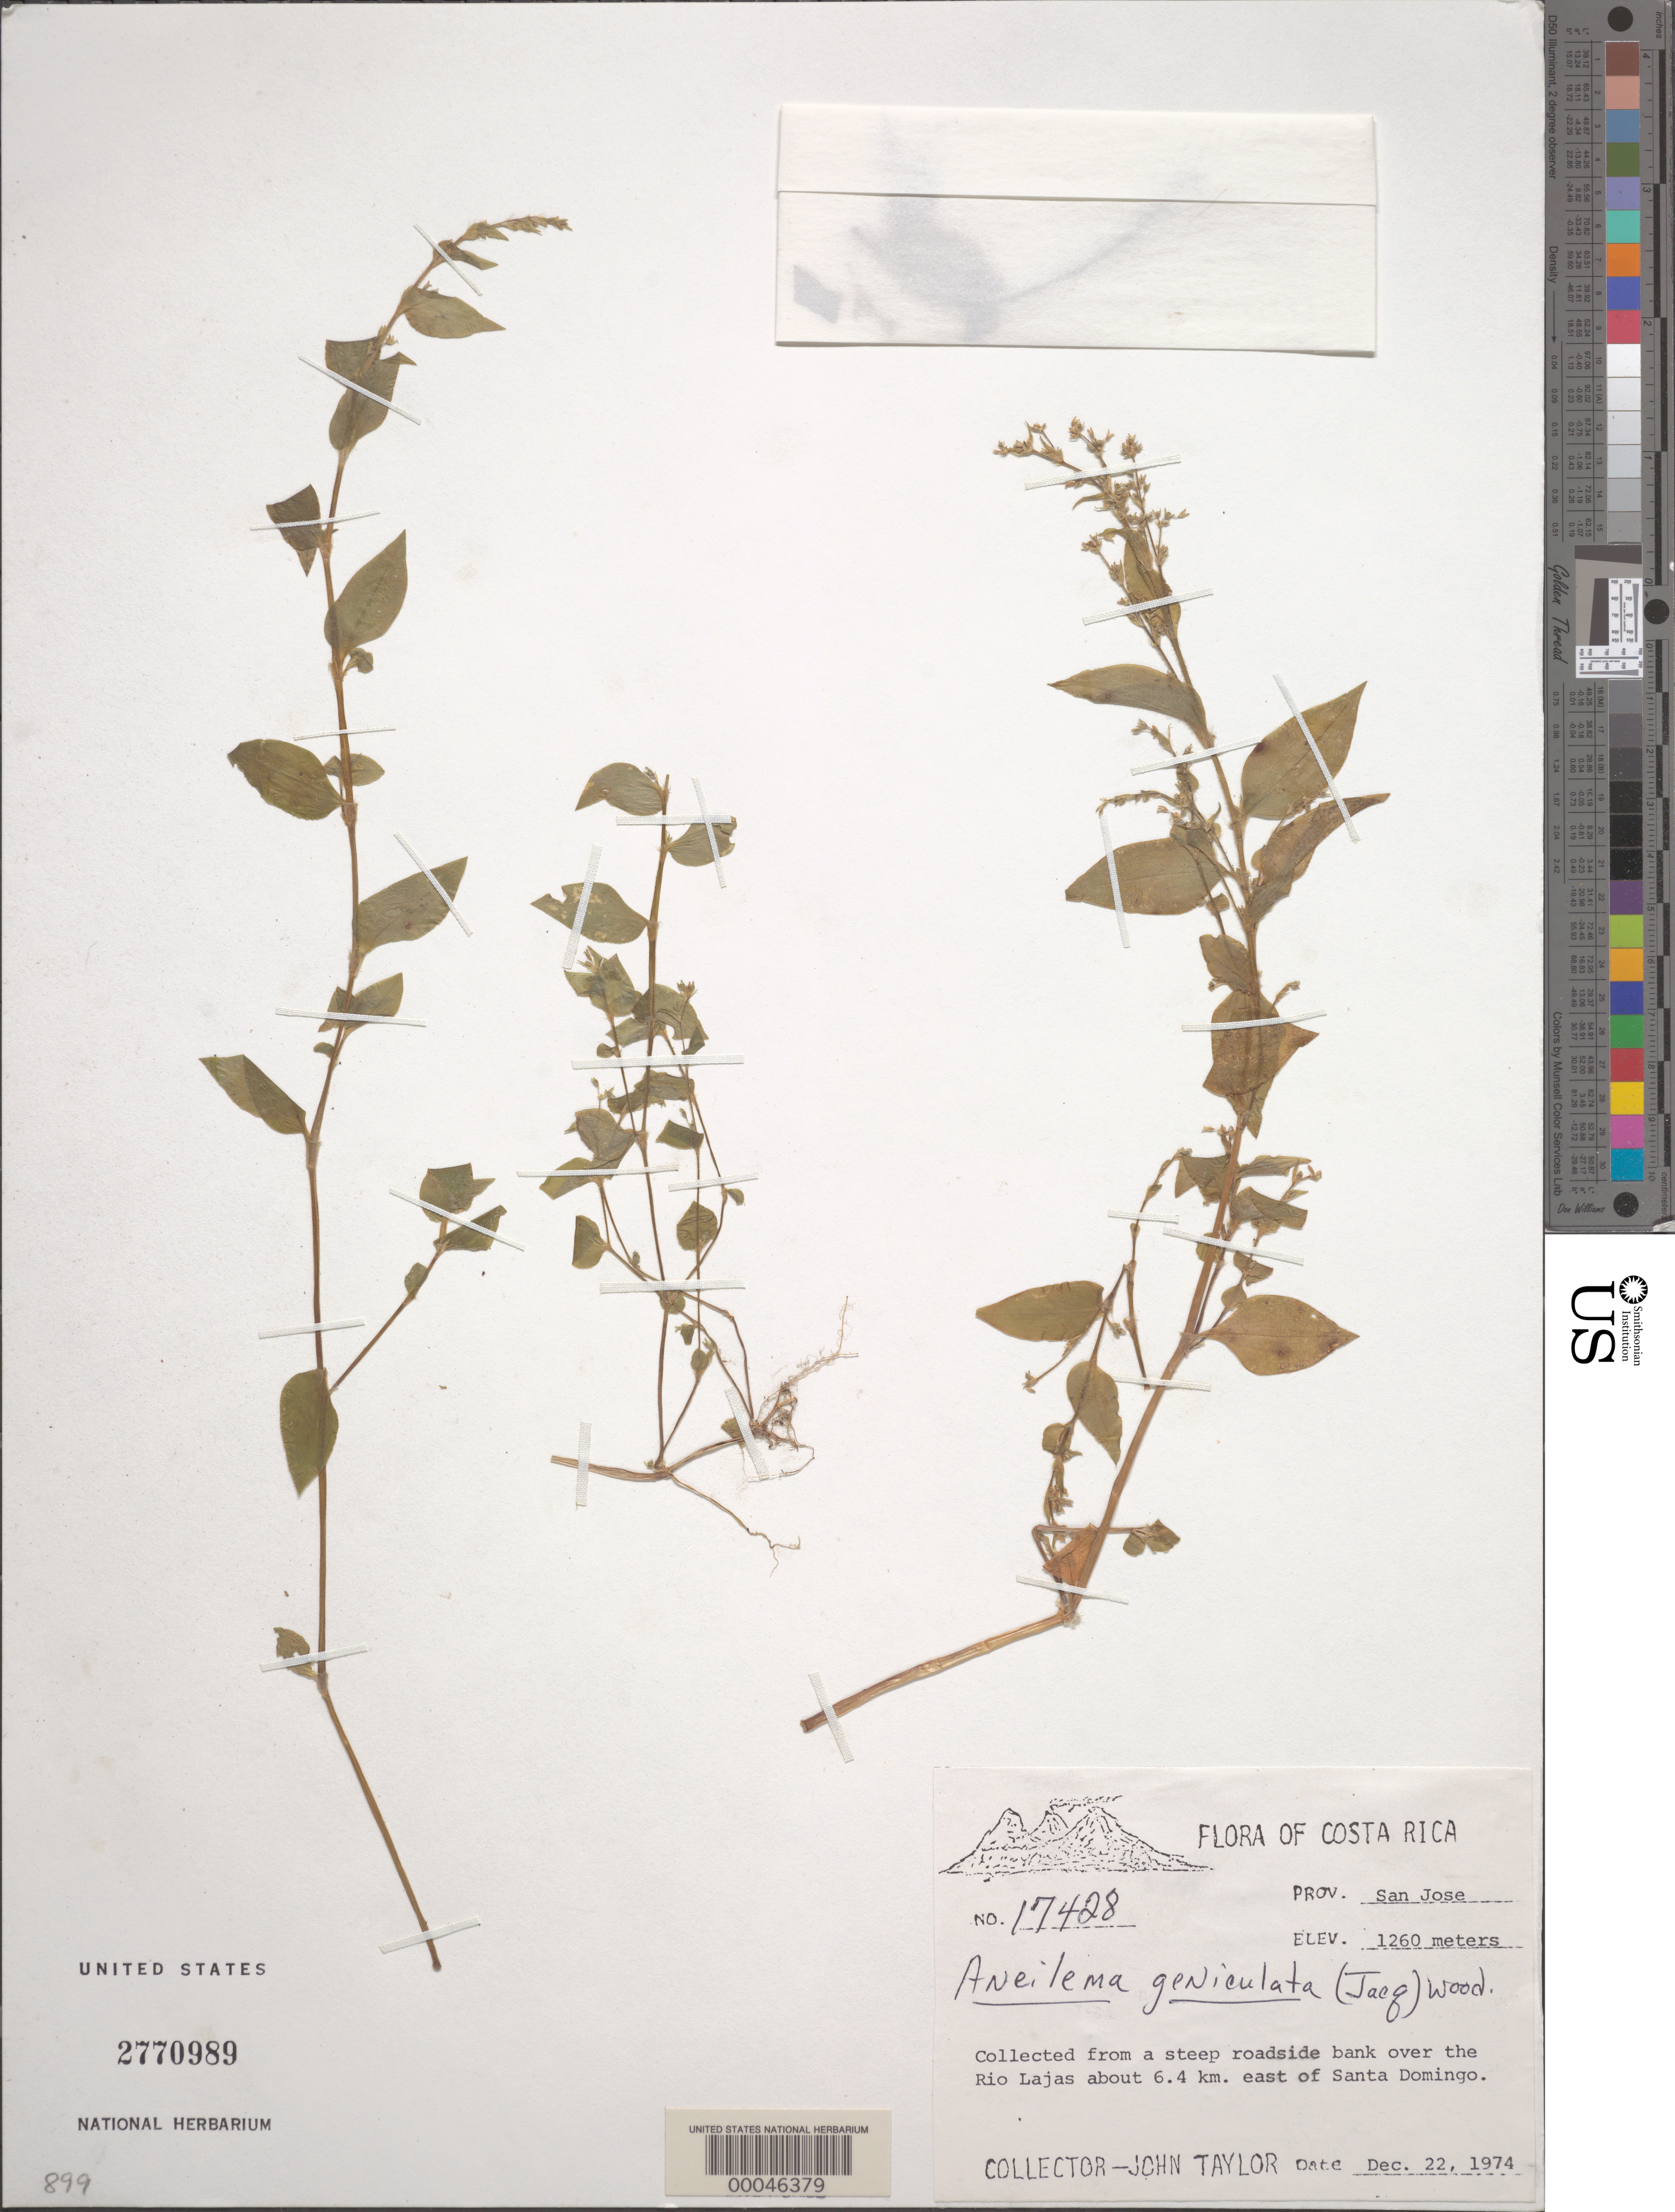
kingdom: Plantae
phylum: Tracheophyta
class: Liliopsida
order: Commelinales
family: Commelinaceae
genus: Callisia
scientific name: Callisia monandra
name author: (Sw.) Schult. & Schult. f.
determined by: Strong, Mark T., (BOT), Smithsonian Institution - National Museum of Natural History (UNITED STATES)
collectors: J. Taylor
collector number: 17428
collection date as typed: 22 Dec 1974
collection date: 1974-12-22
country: Costa Rica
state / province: San José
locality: Rio lajas, e of santa domingo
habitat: Steep roadside bank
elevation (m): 1260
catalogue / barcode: US 2770989